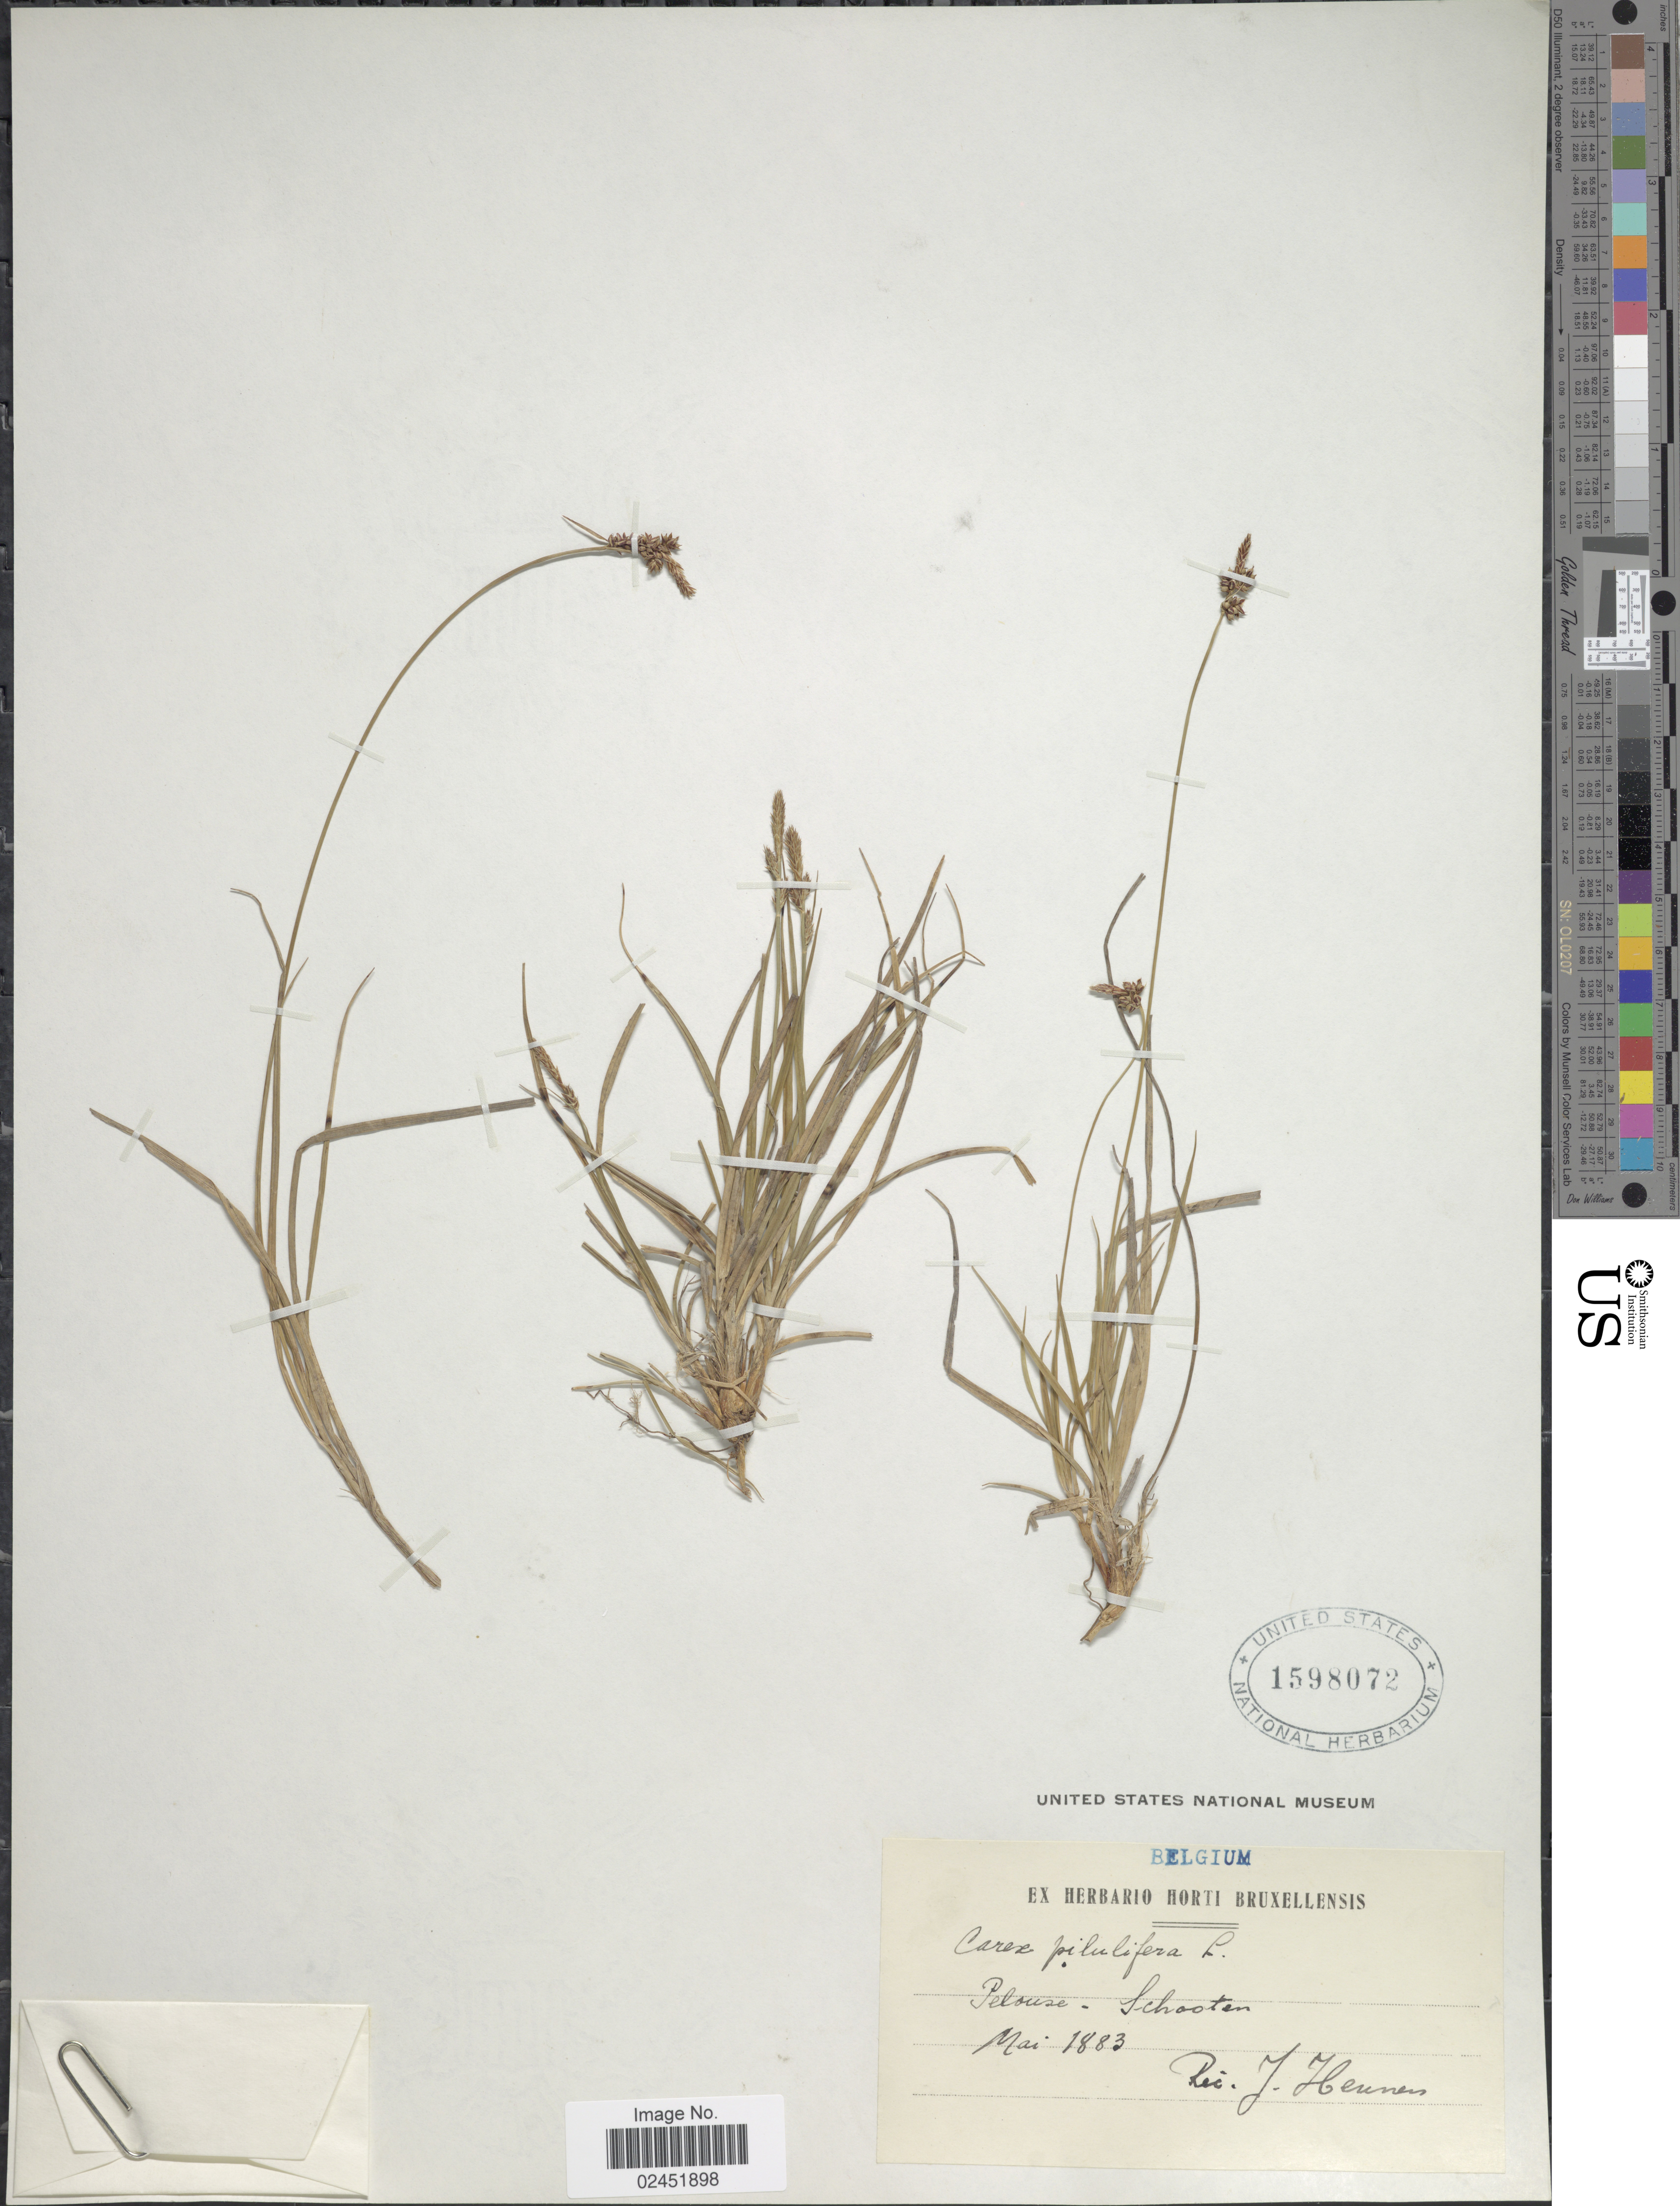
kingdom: Plantae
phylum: Tracheophyta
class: Liliopsida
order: Poales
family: Cyperaceae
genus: Carex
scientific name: Carex pilulifera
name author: L.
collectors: J. Hennen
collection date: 1883-05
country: Belgium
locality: Pelouse - Schooten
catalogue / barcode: US 1598072